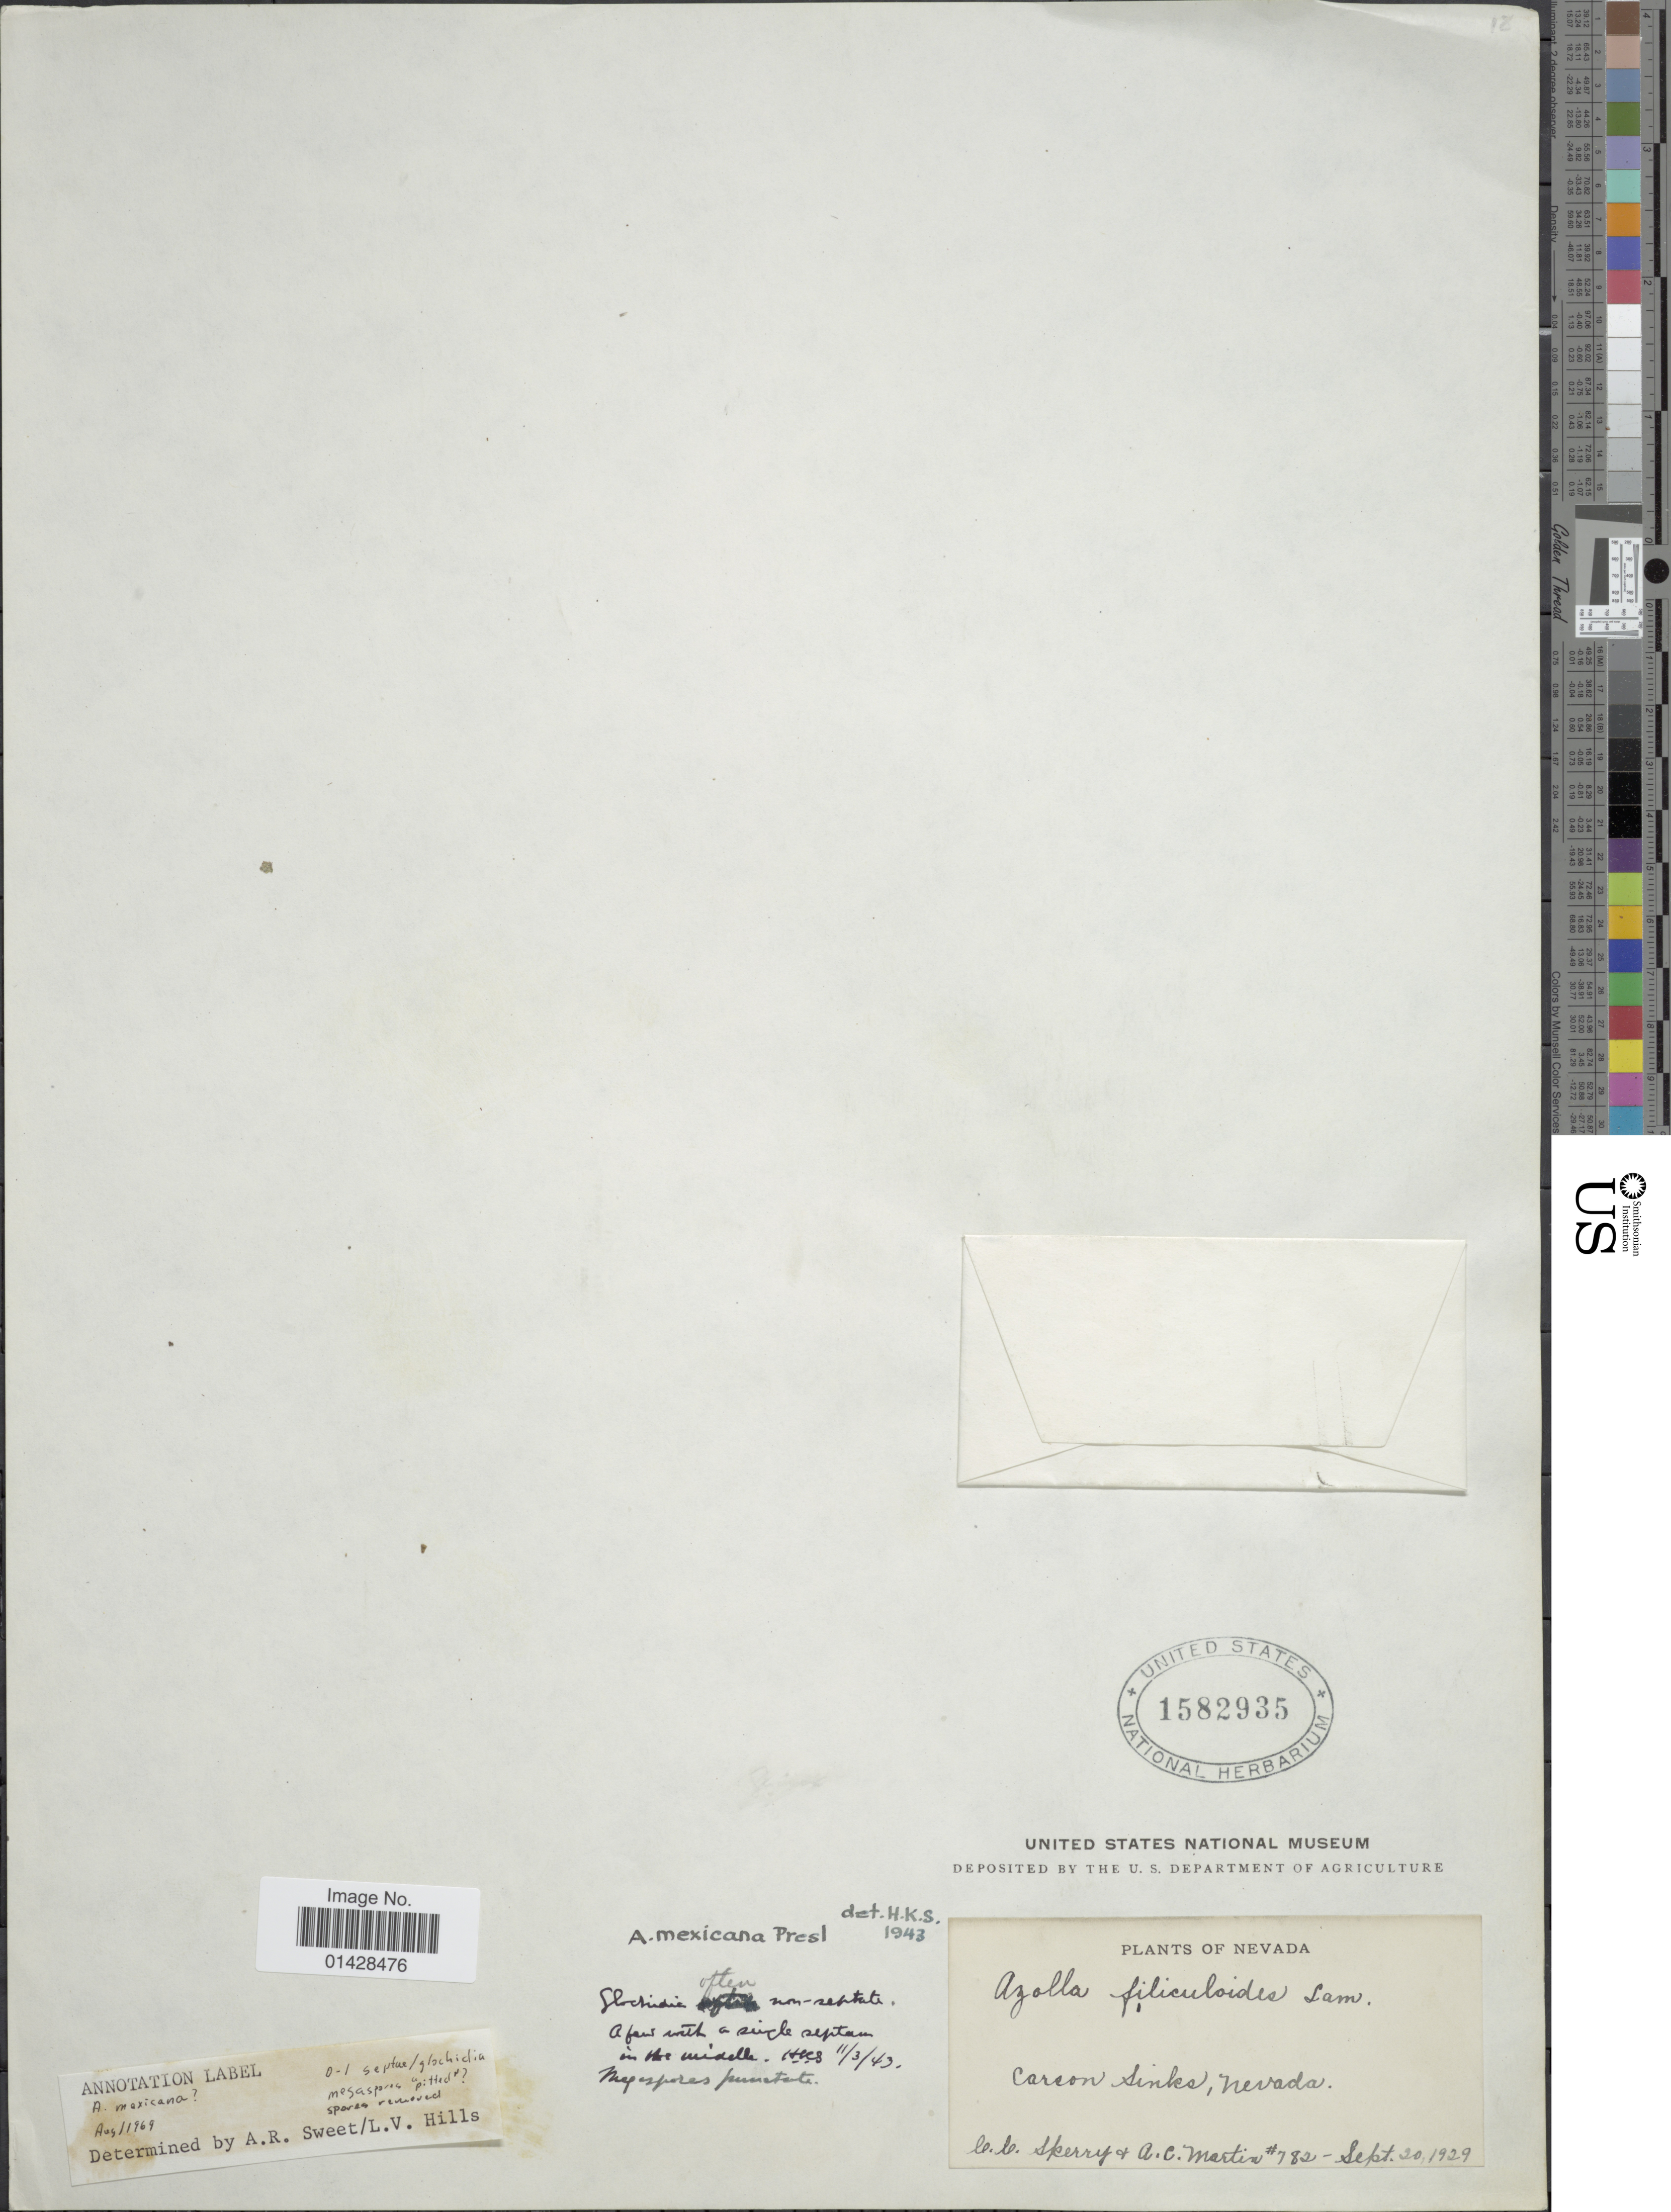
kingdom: Plantae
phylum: Tracheophyta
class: Polypodiopsida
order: Salviniales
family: Salviniaceae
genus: Azolla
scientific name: Azolla mexicana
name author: C. Presl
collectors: C. C. Sperry & A. C. Martin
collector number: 782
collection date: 1929-09-20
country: United States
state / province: Nevada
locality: Carson Sinks, Nevada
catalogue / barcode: US 1582935